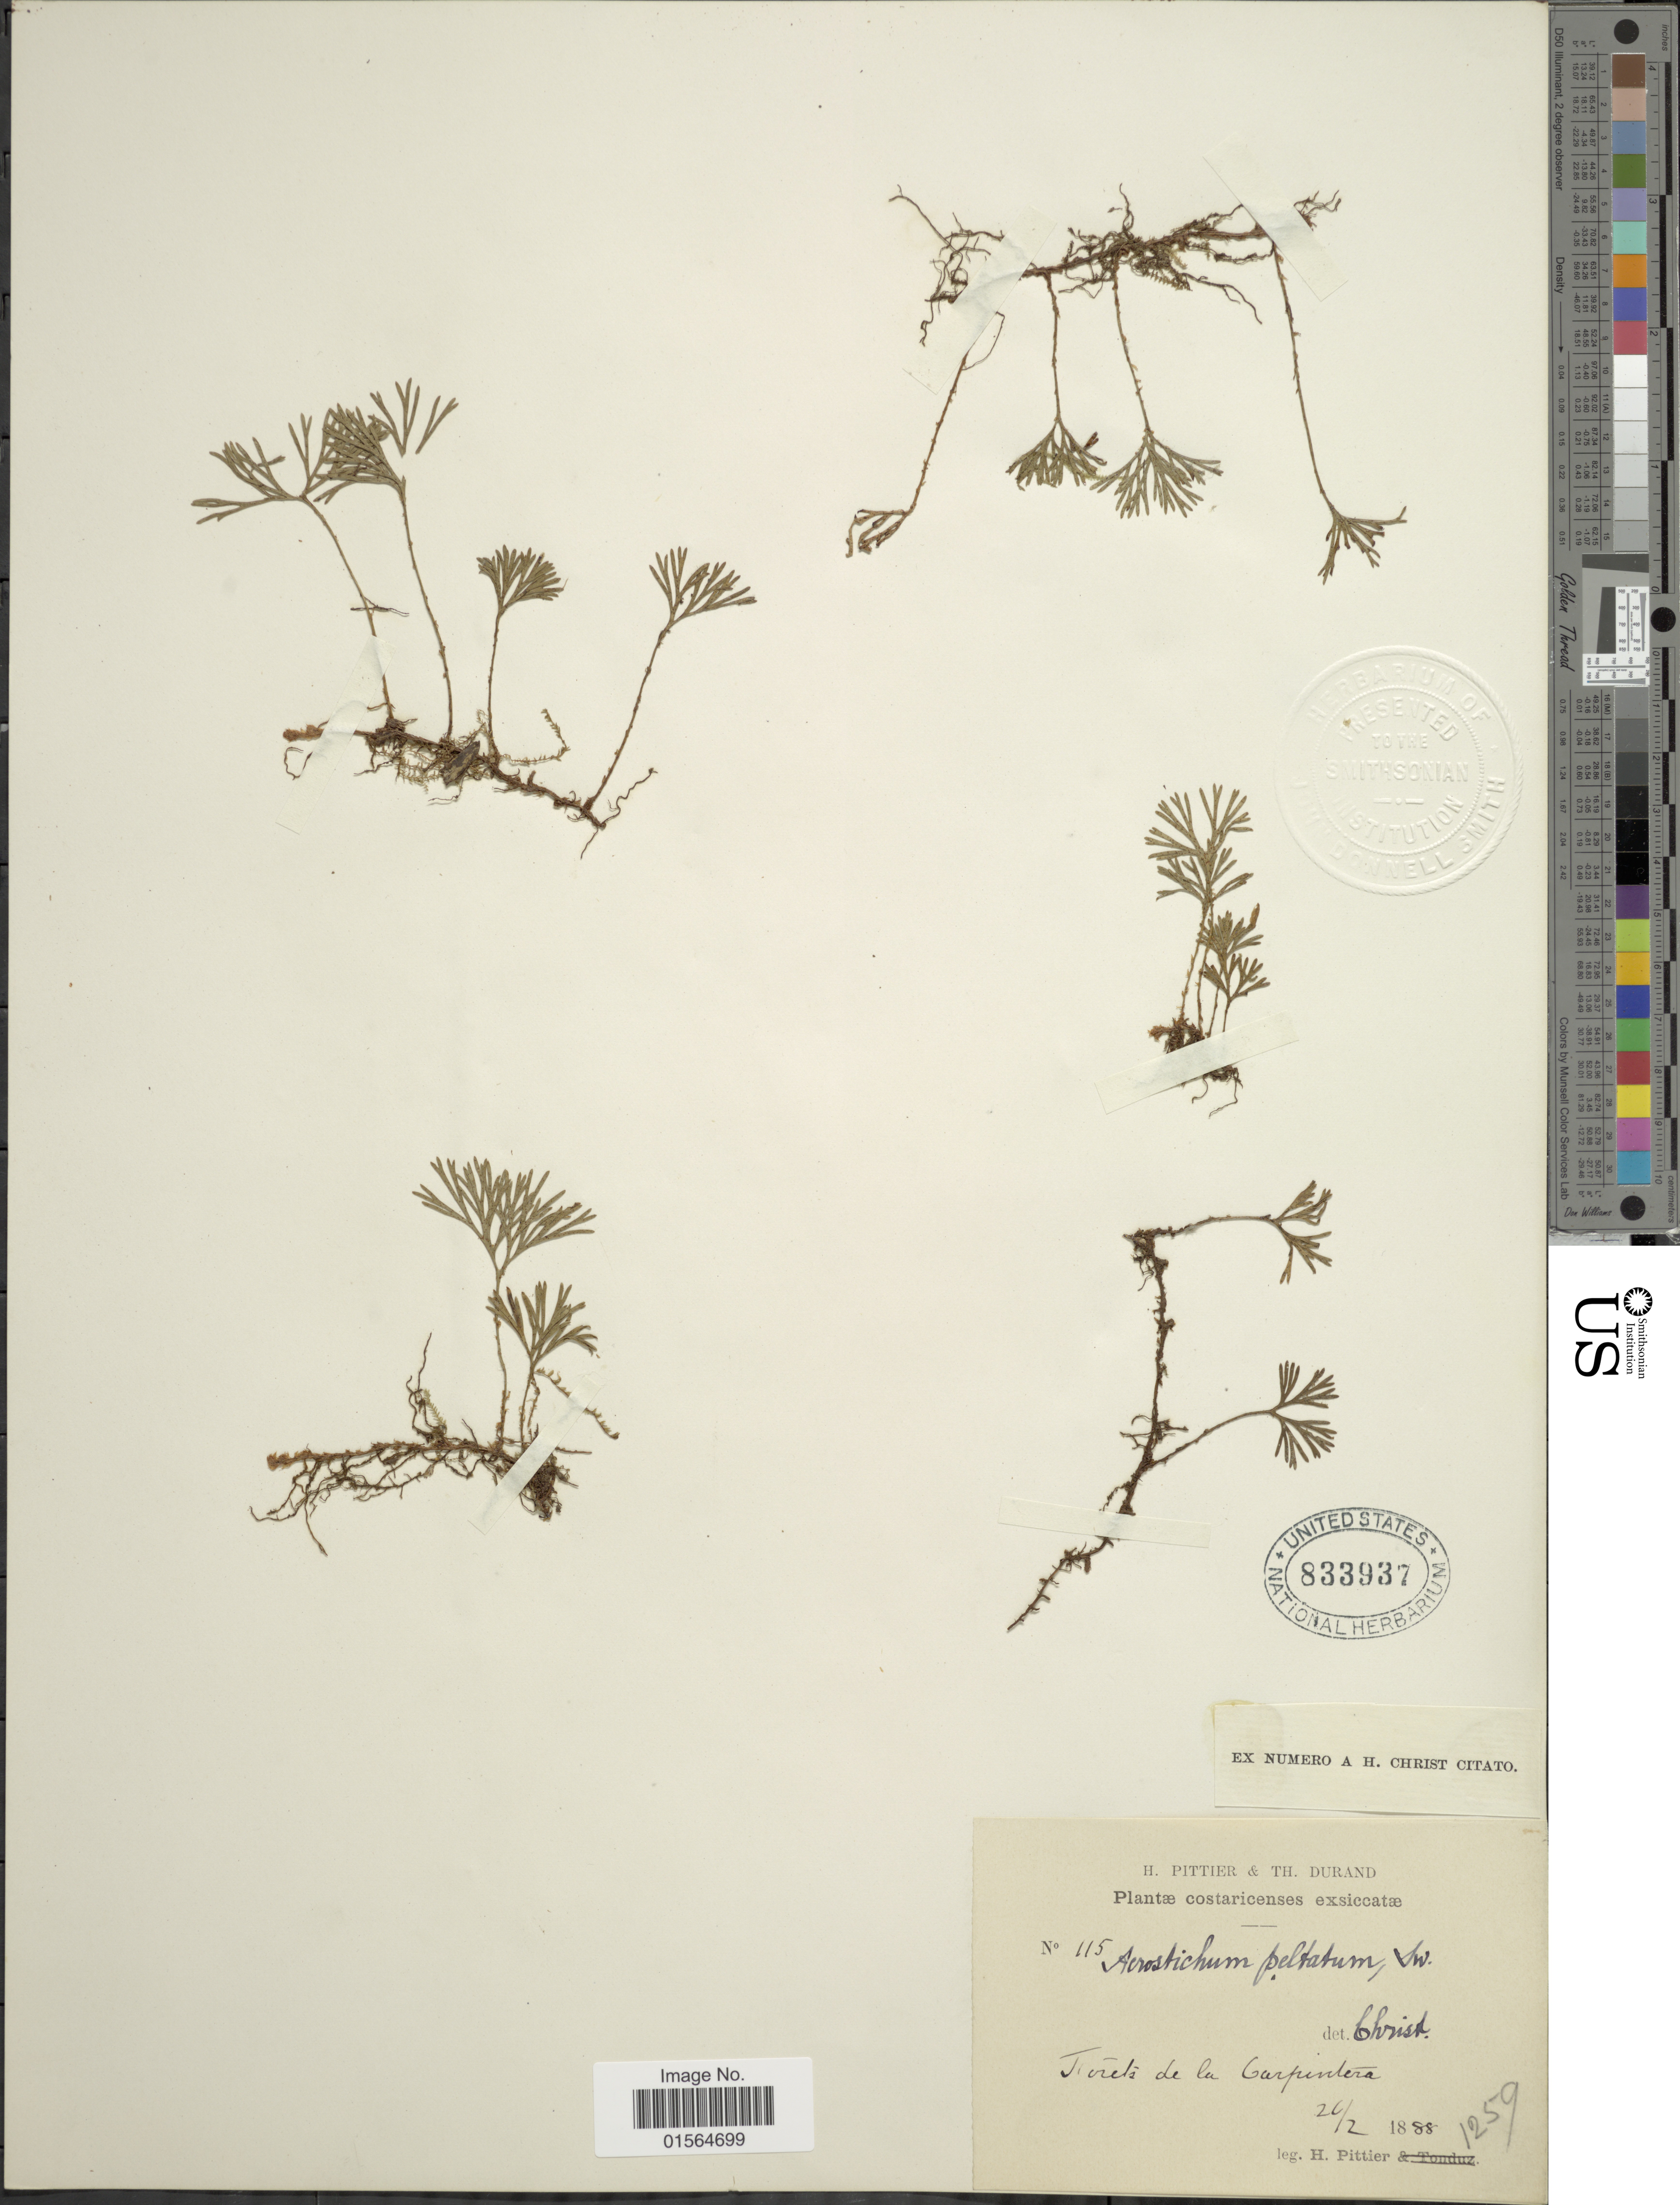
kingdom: Plantae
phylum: Tracheophyta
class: Polypodiopsida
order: Polypodiales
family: Dryopteridaceae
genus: Elaphoglossum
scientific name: Elaphoglossum peltatum f. peltatum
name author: (Sw.) Urb.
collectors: H. F. Pittier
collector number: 115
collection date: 1888-02-26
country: Costa Rica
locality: Forest de la Carpintera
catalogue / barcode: US 8339737